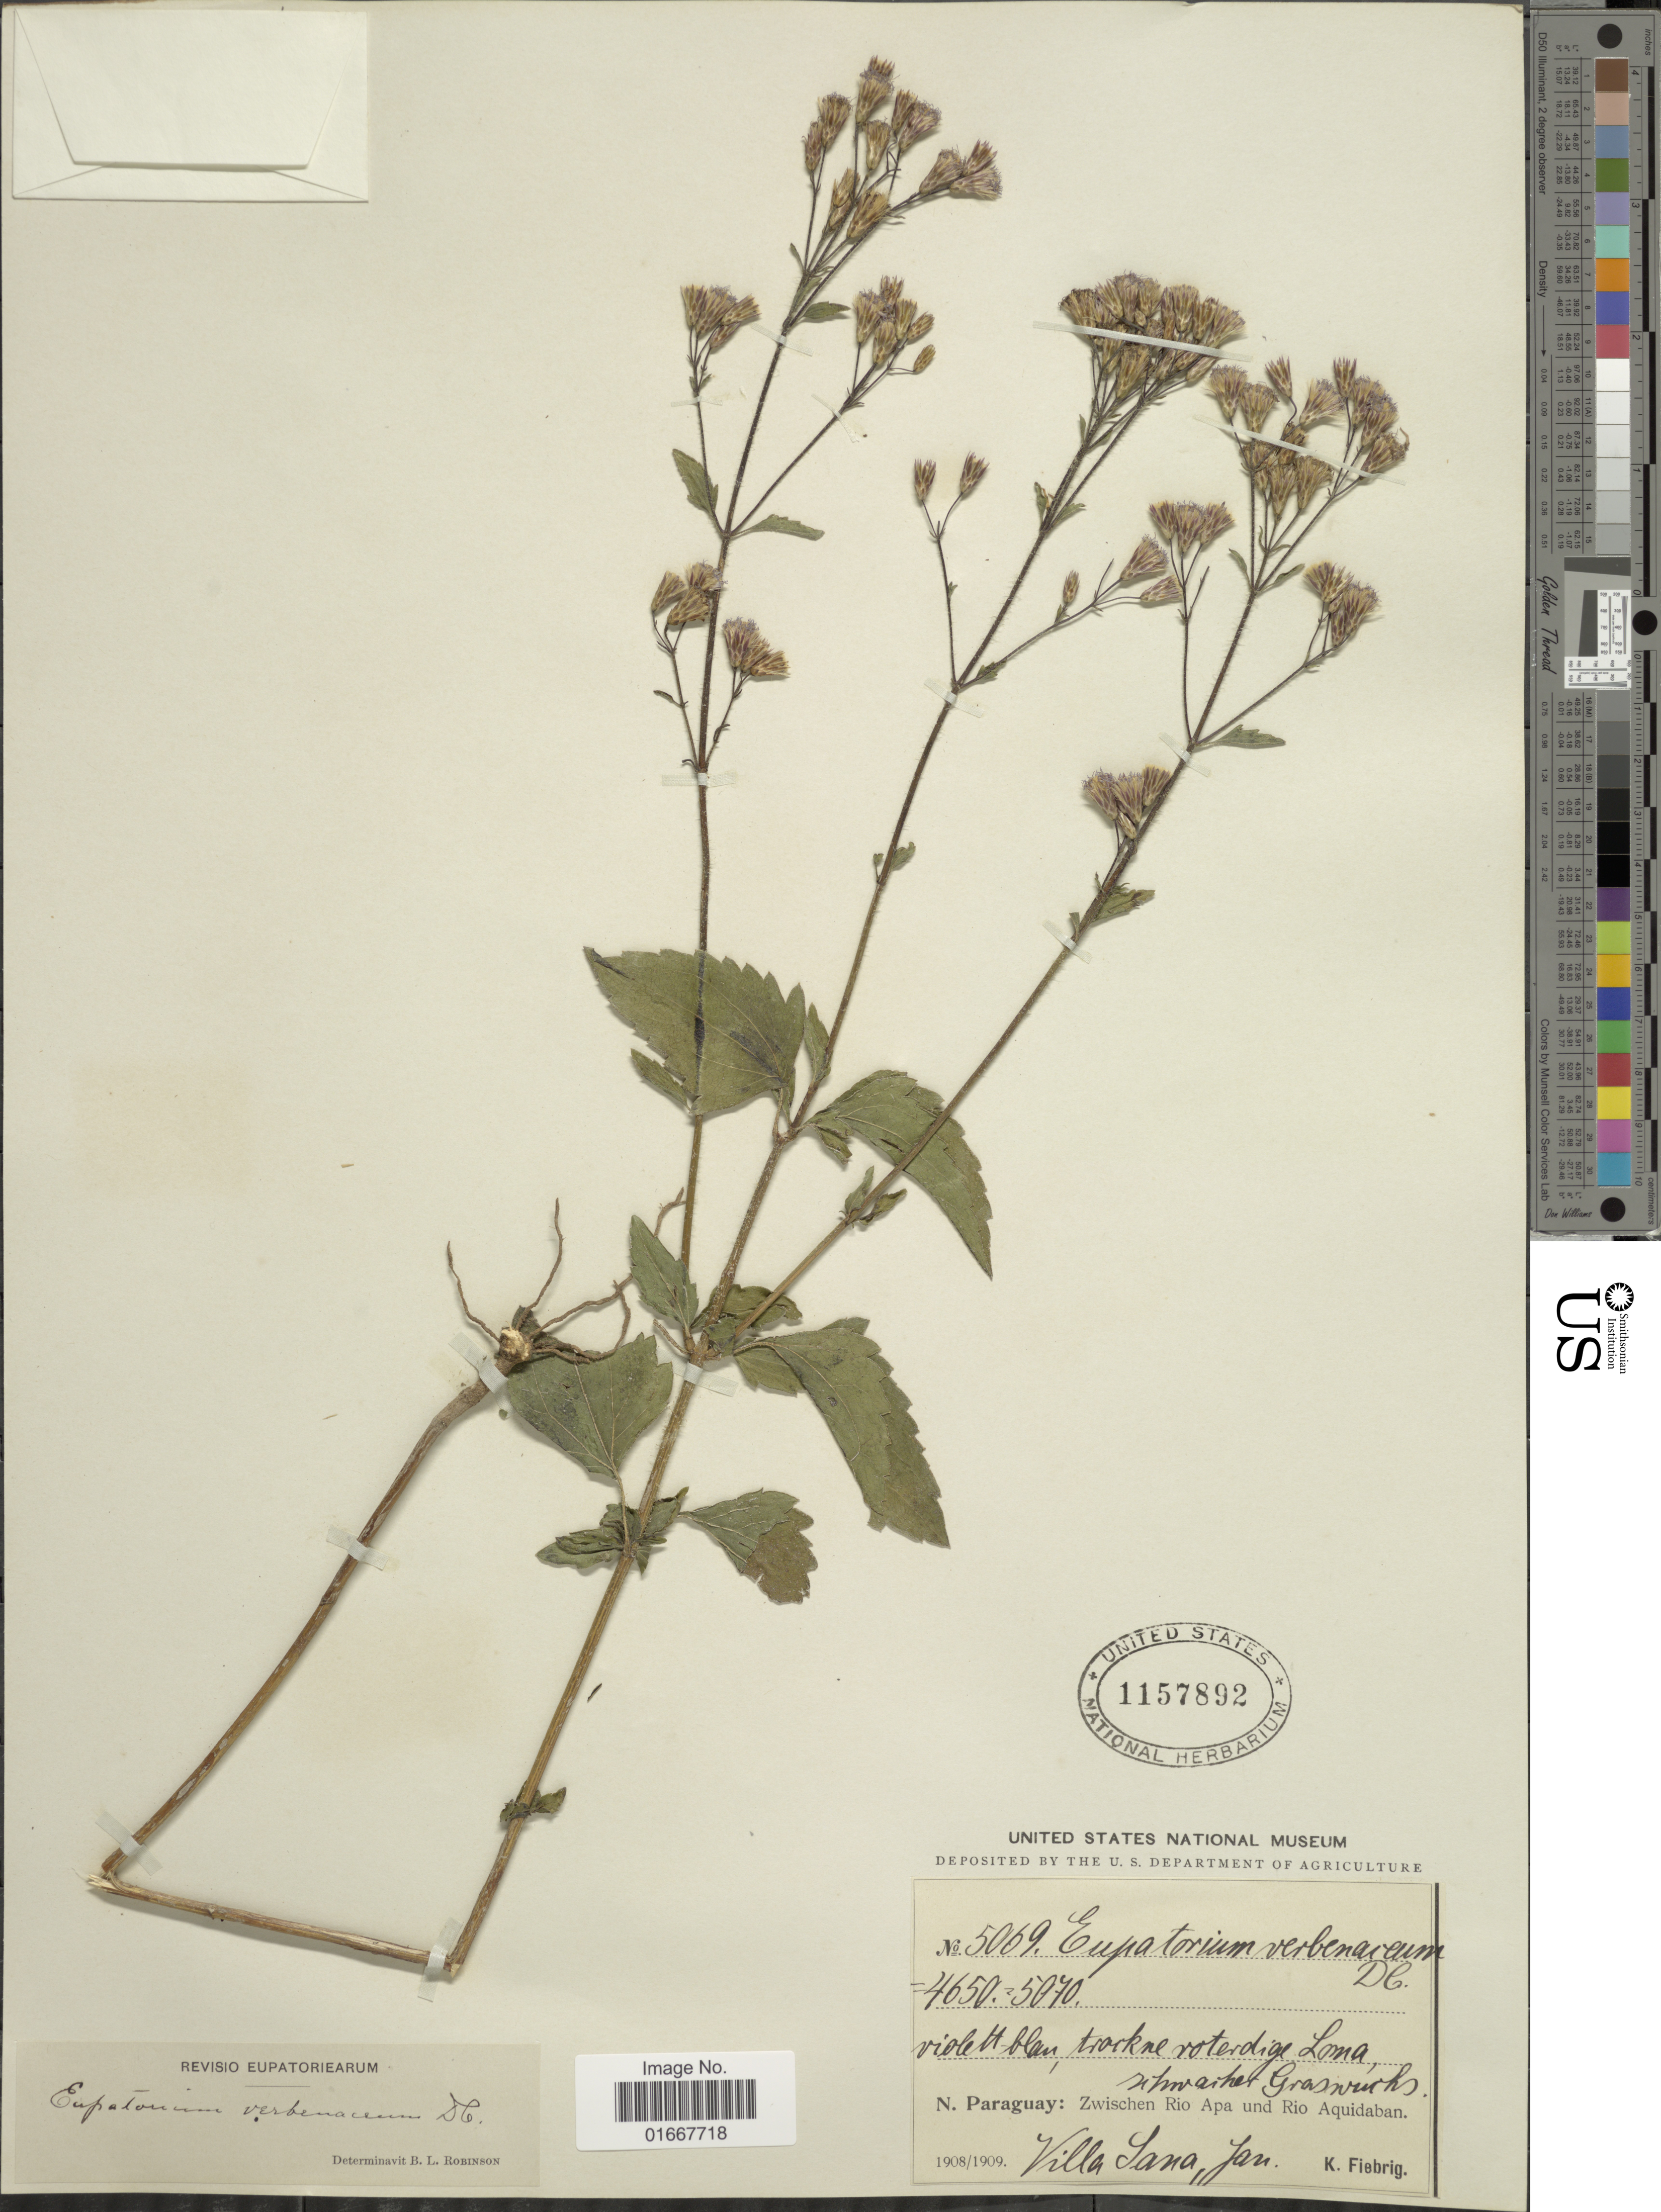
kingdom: Plantae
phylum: Tracheophyta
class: Magnoliopsida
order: Asterales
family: Asteraceae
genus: Chromolaena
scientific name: Chromolaena verbenacea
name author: (DC.) R.M. King & H. Rob.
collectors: K. Fiebrig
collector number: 5069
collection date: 1908-01/1909-01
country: Paraguay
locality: N. Paraguay: Zwischen Rio Apa und Rio Aquidaban. Villa Sana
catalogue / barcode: US 1157892